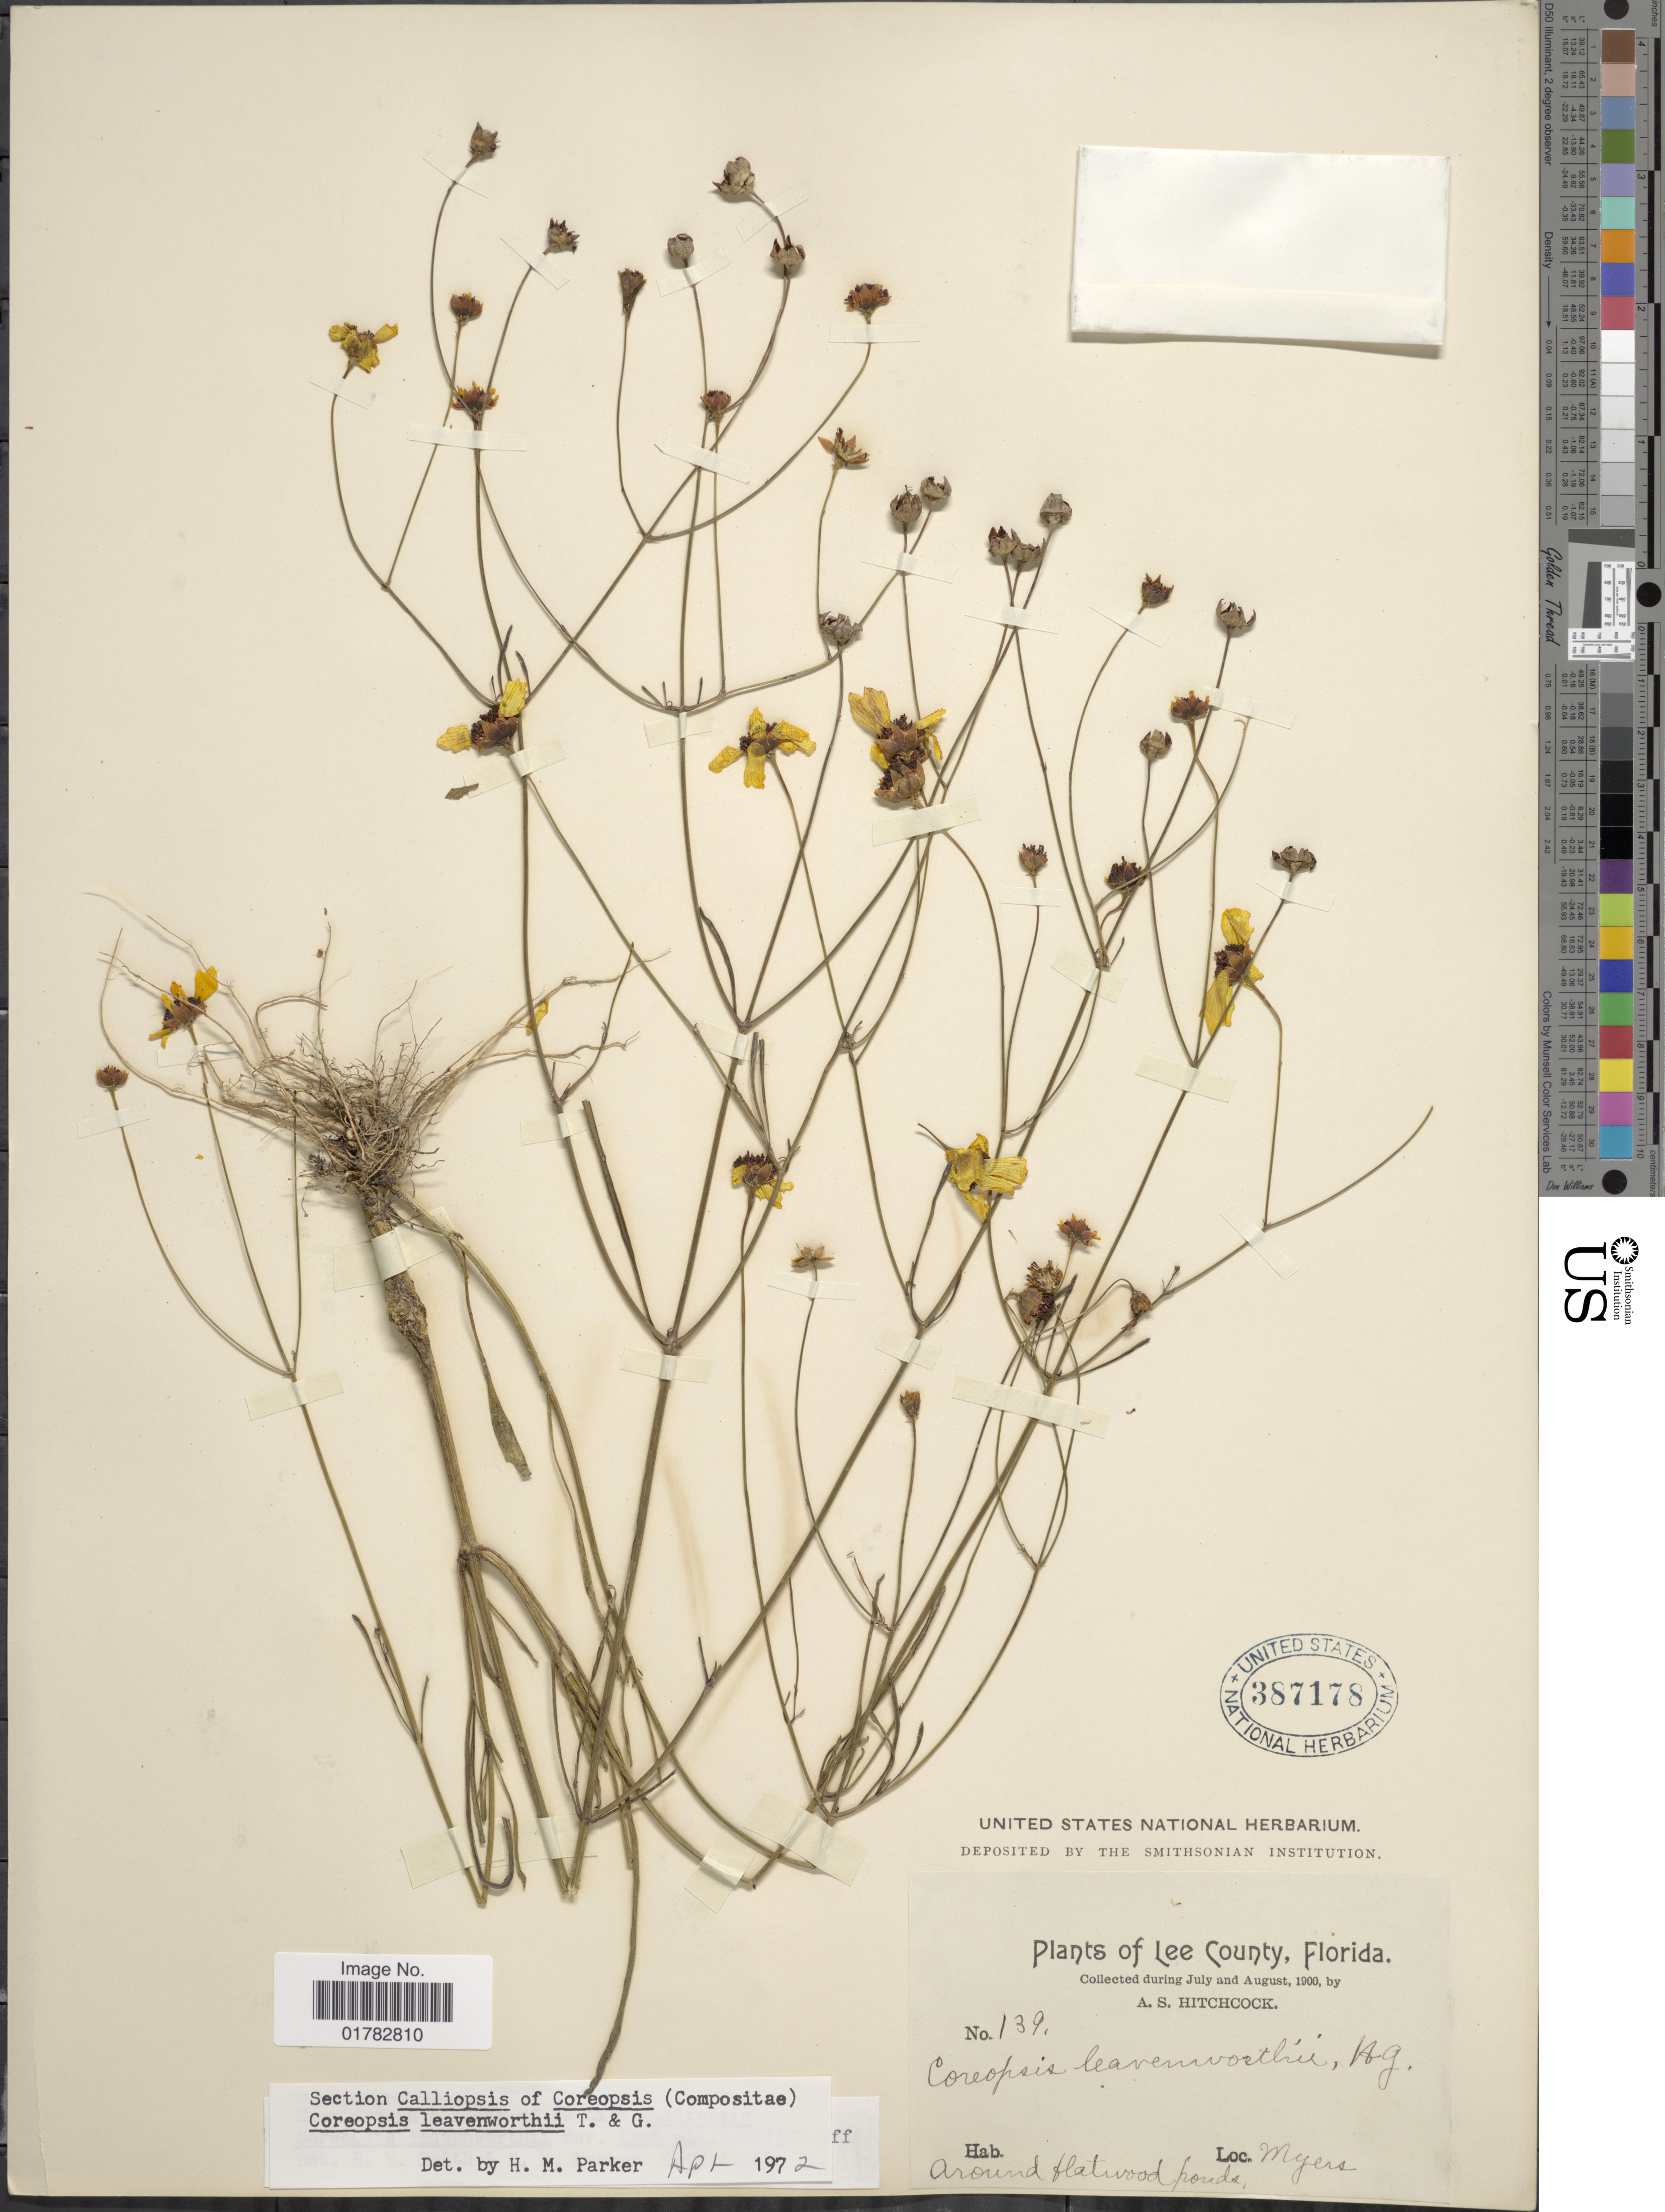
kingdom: Plantae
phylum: Tracheophyta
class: Magnoliopsida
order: Asterales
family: Asteraceae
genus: Coreopsis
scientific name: Coreopsis leavenworthii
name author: Torr. & A. Gray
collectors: A. S. Hitchcock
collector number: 139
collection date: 1900-07/1900-08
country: United States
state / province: Florida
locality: Lee County, around flatwood ponds, Myers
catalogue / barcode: US 387178